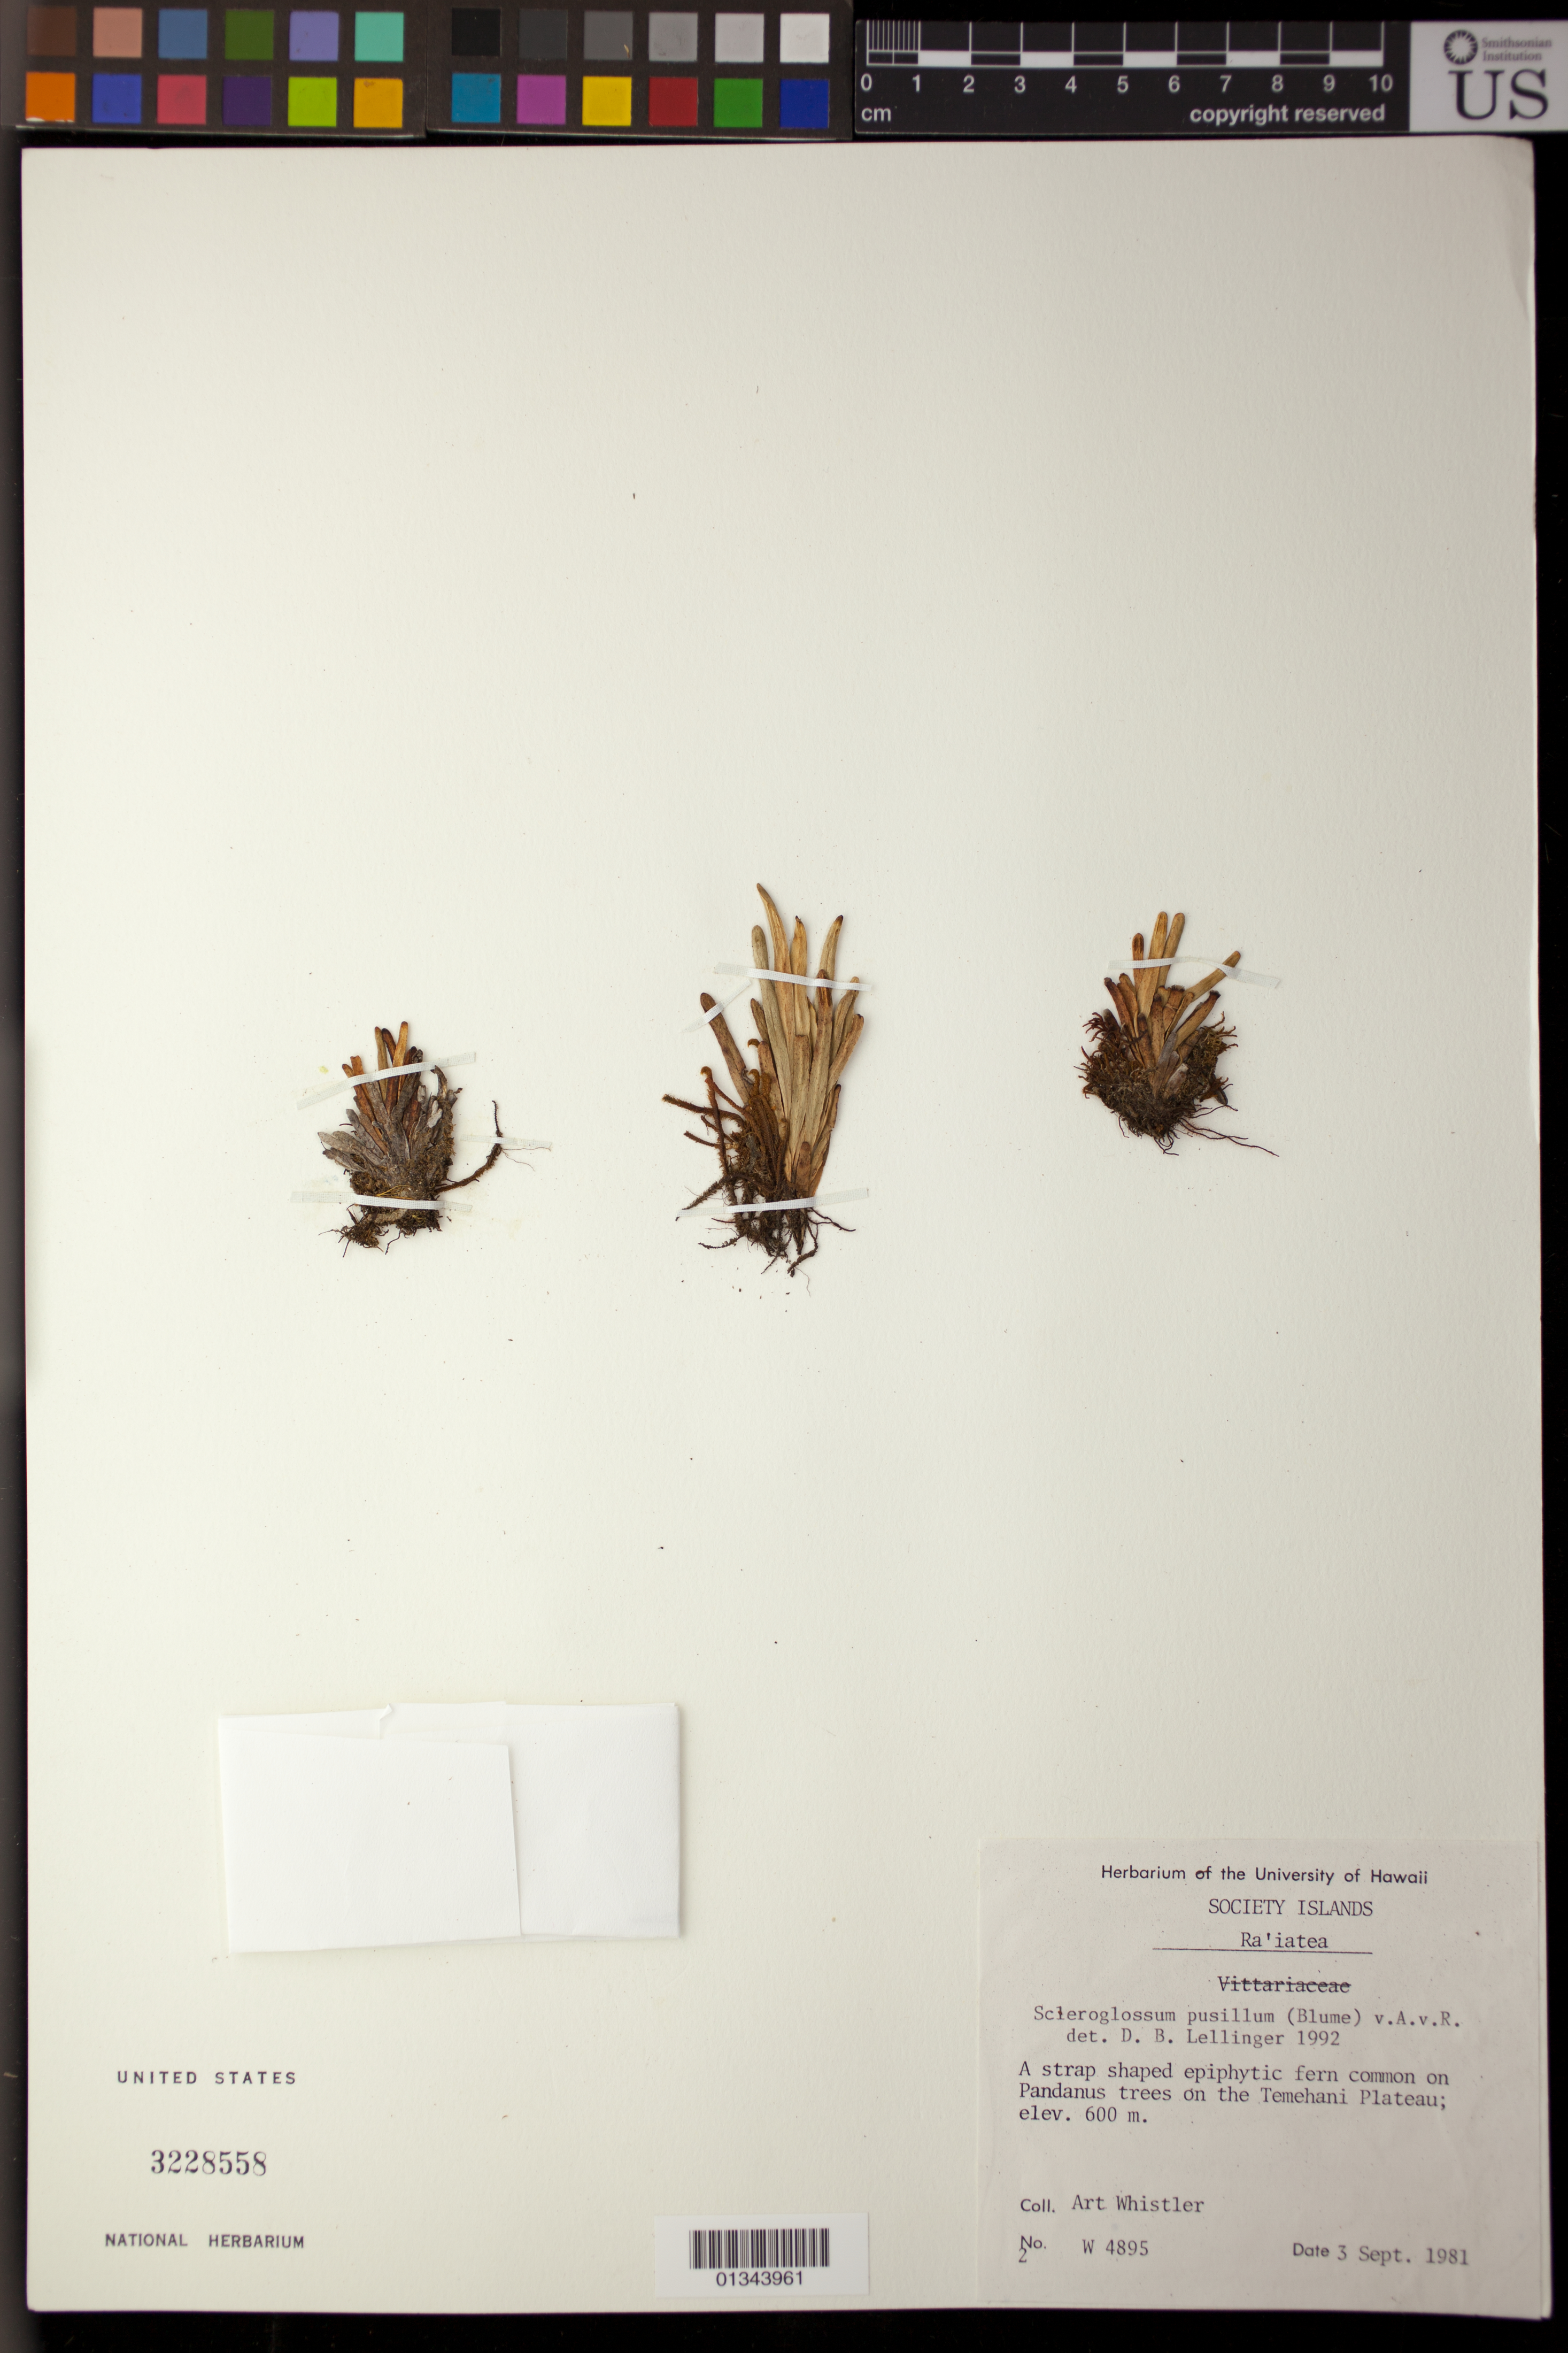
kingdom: Plantae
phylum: Tracheophyta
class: Polypodiopsida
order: Polypodiales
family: Polypodiaceae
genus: Scleroglossum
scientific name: Scleroglossum pusillum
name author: (Blume) Alderw.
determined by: Lellinger, David B., (BOT), Smithsonian Institution - National Museum of Natural History (UNITED STATES)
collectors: A. Whistler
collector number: W4895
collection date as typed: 3 Sep 1981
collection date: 1981-09-03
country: French Polynesia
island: Raiatea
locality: Society Islands. Ra'iatea. Temehani Plateau.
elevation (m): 600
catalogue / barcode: US 3228558